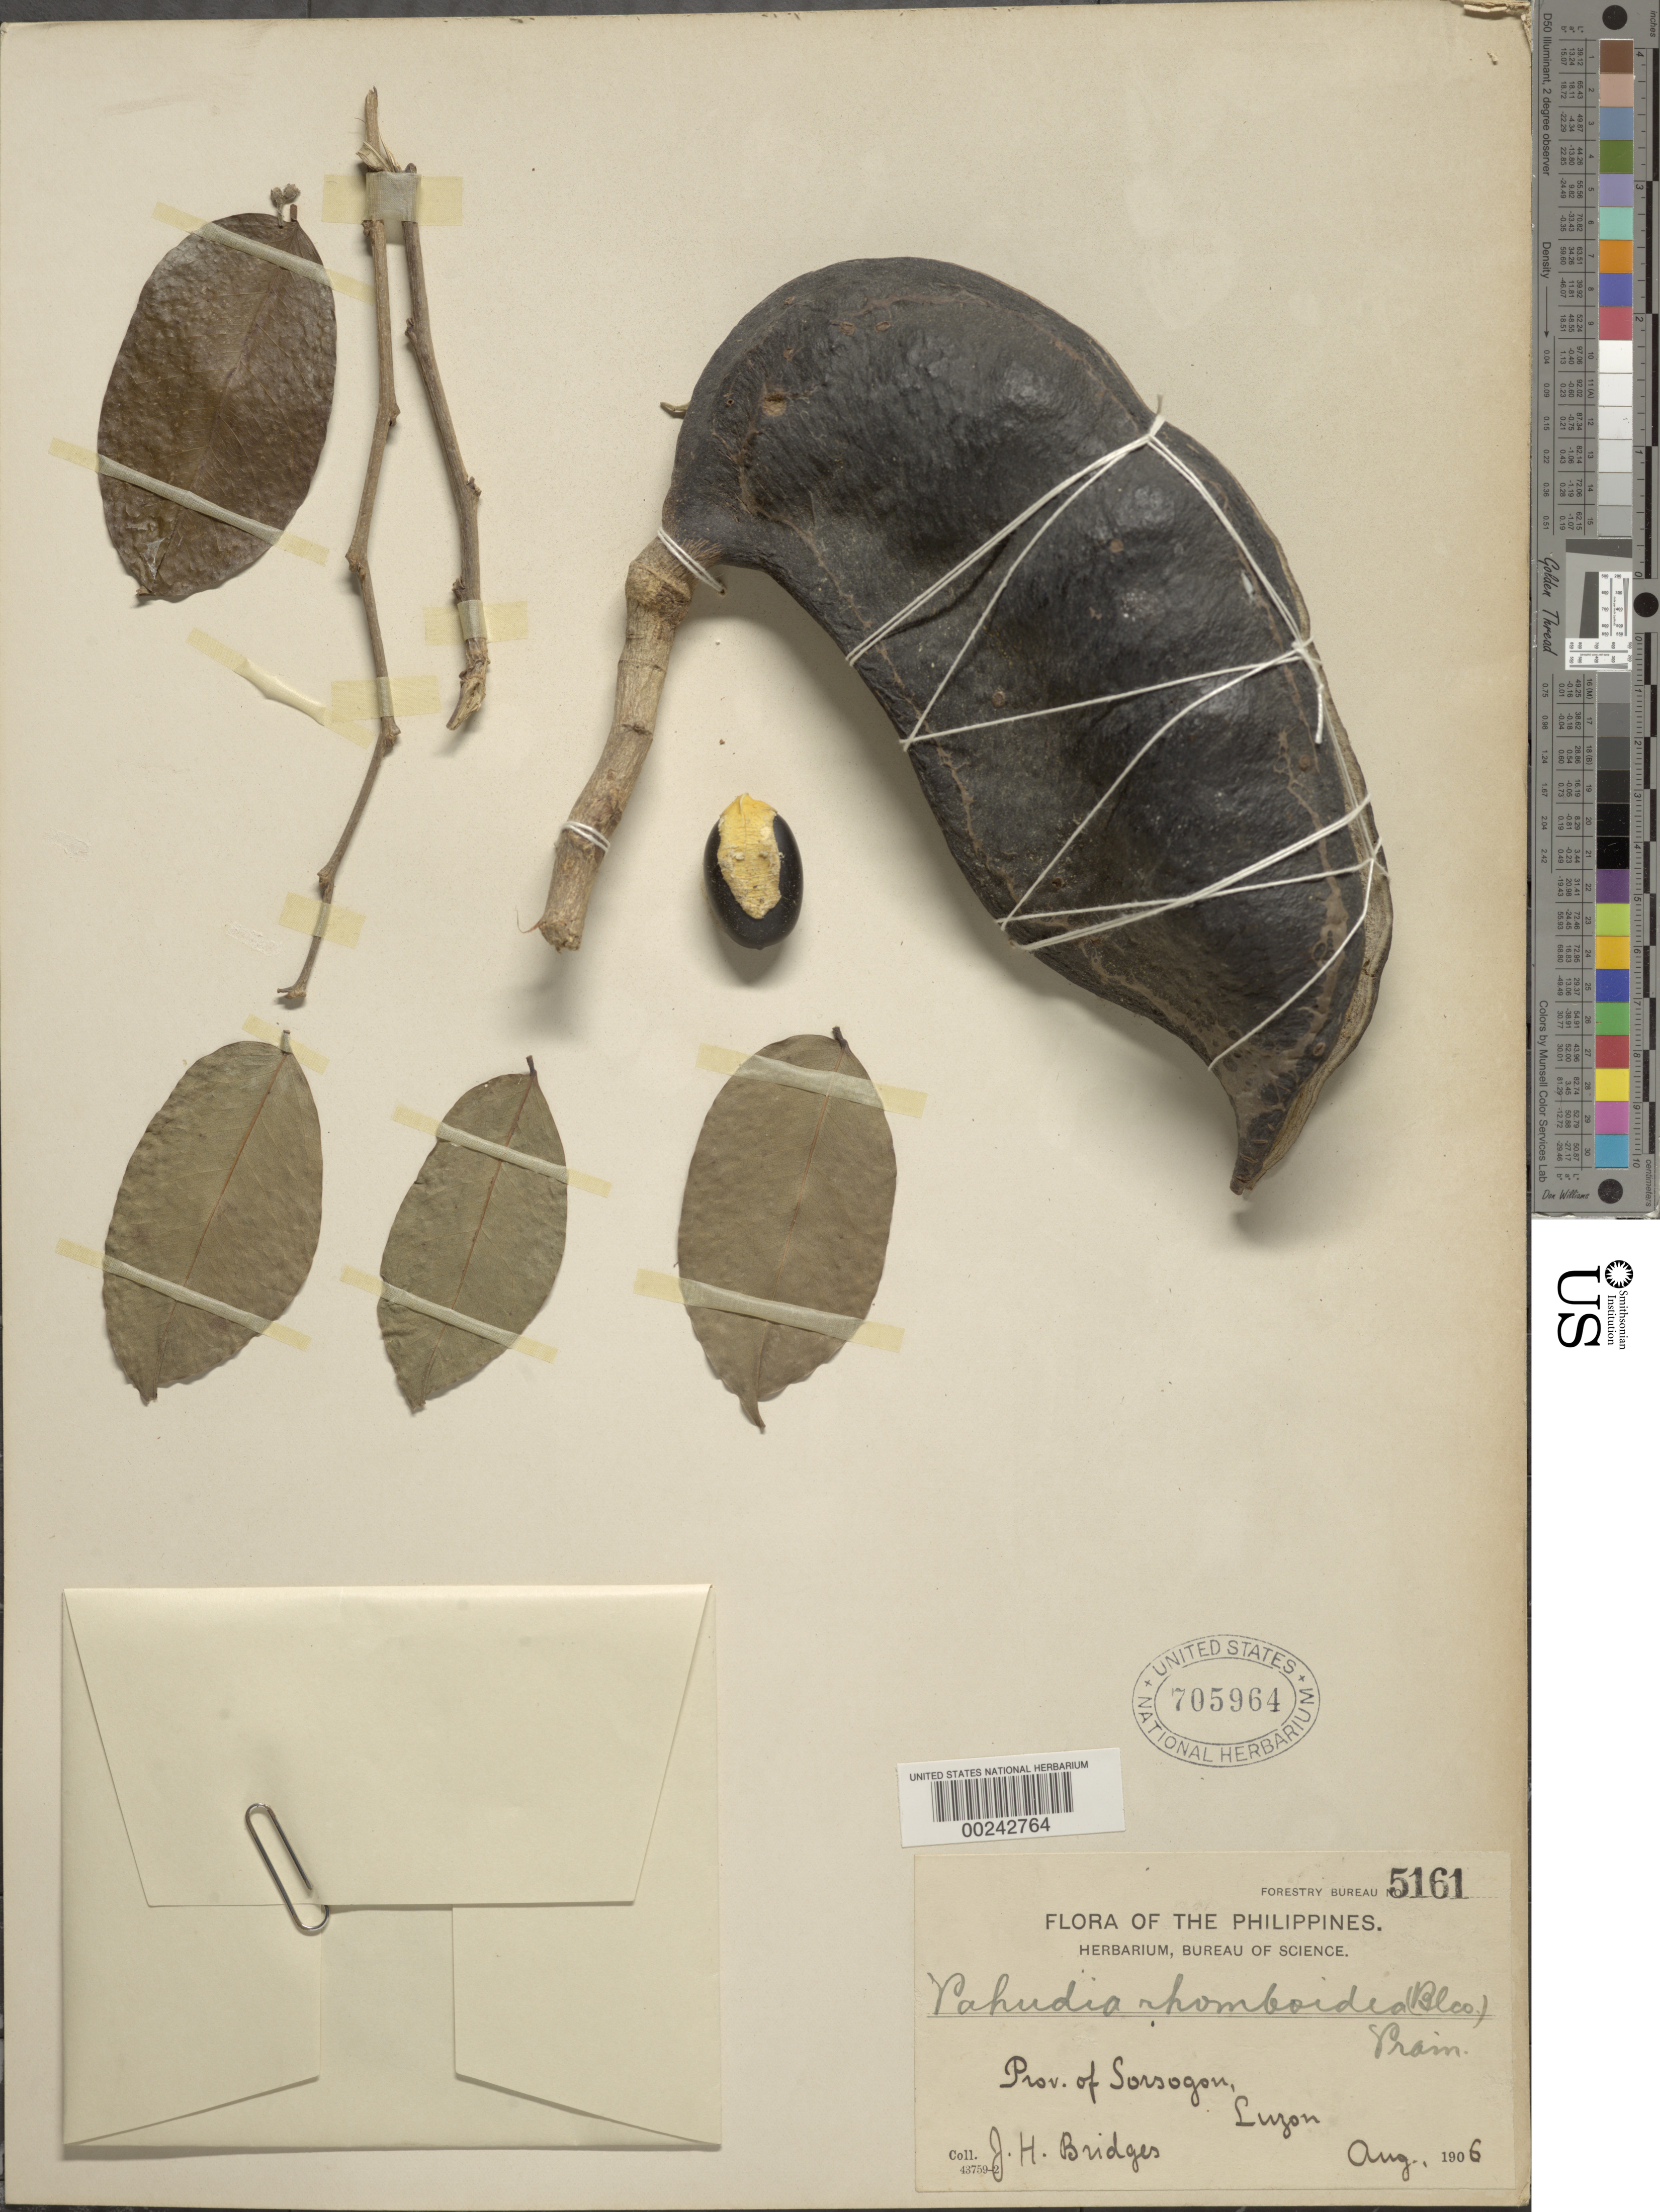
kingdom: Plantae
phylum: Tracheophyta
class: Magnoliopsida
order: Fabales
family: Fabaceae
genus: Afzelia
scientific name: Afzelia rhomboidea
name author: (Blanco) S. Vidal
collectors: J. Bridges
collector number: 5161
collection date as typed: Aug 1906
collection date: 1906-08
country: Philippines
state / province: Bicol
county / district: Sorsogon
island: Luzon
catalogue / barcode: US 705964